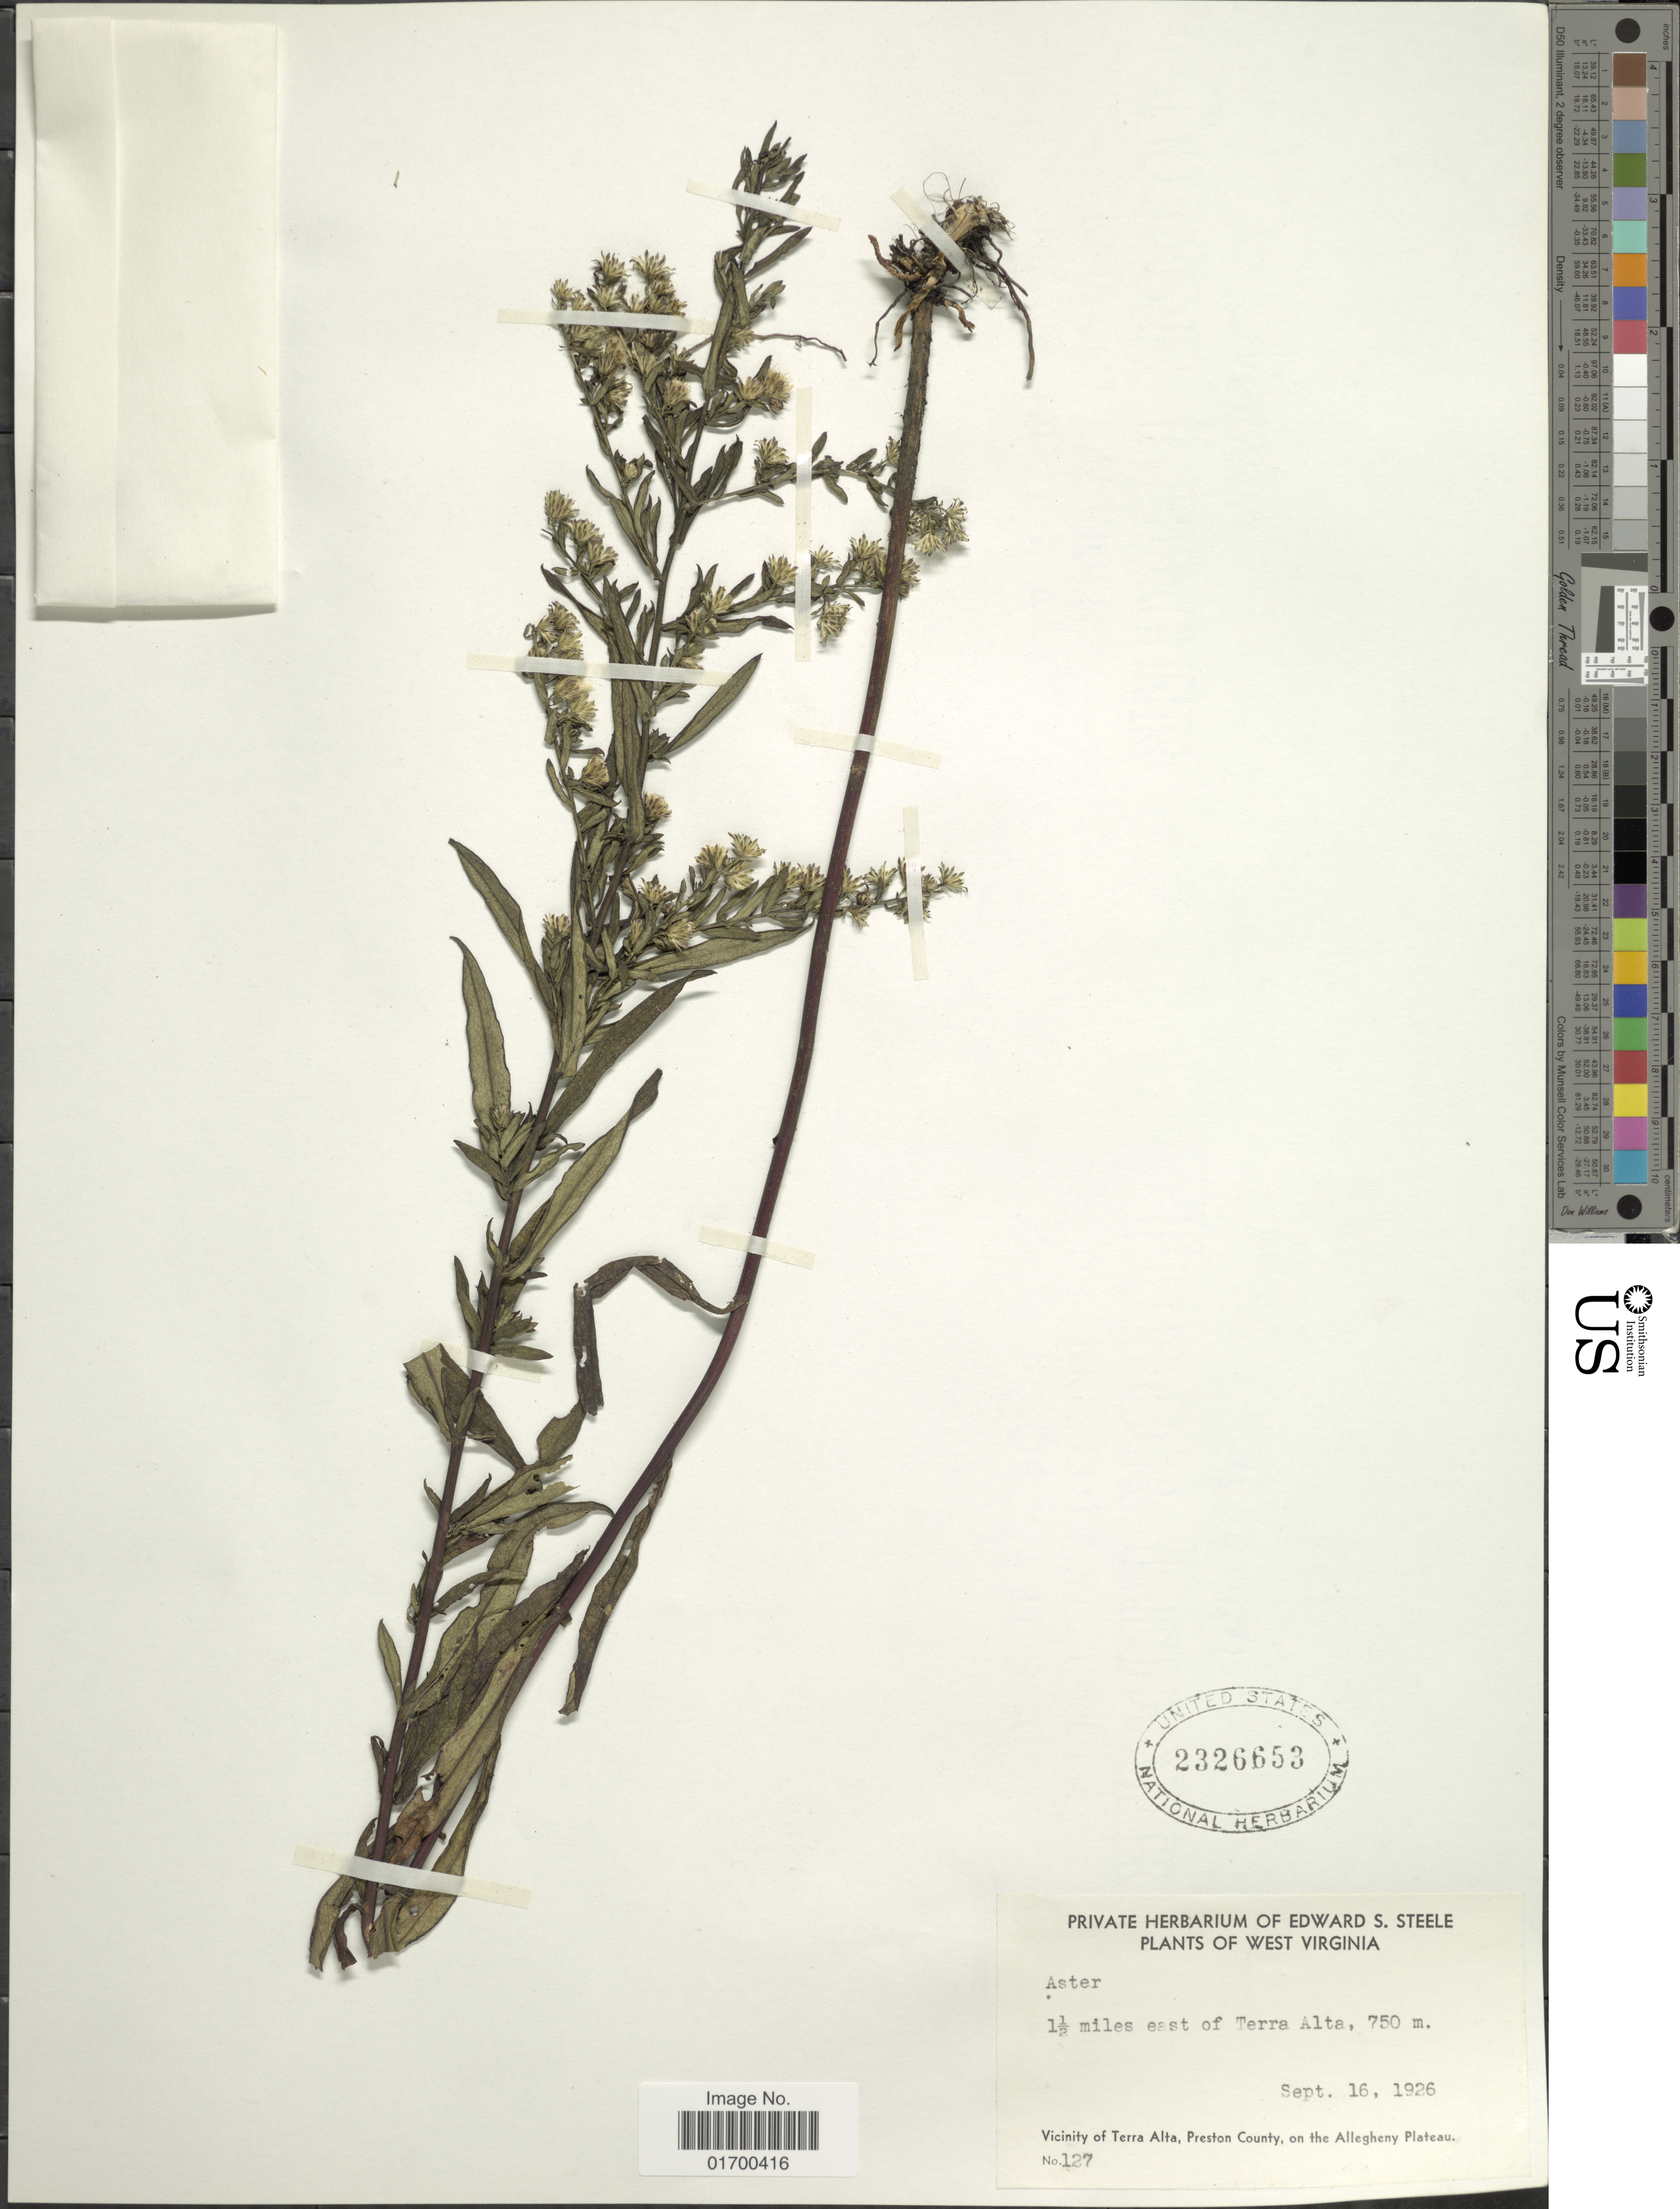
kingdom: Plantae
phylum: Tracheophyta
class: Magnoliopsida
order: Asterales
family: Asteraceae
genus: Symphyotrichum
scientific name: Symphyotrichum lateriflorum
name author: (L.) Á. Löve & D. Löve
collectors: ex herb. Edward S. Steele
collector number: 127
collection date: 1926-09-16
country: United States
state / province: West Virginia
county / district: Preston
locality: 1½ miles east of Terra Alta, Vicinity of Terra Alta, Preston County, on the Allegheny Plateau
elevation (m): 750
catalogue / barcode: US 2326653